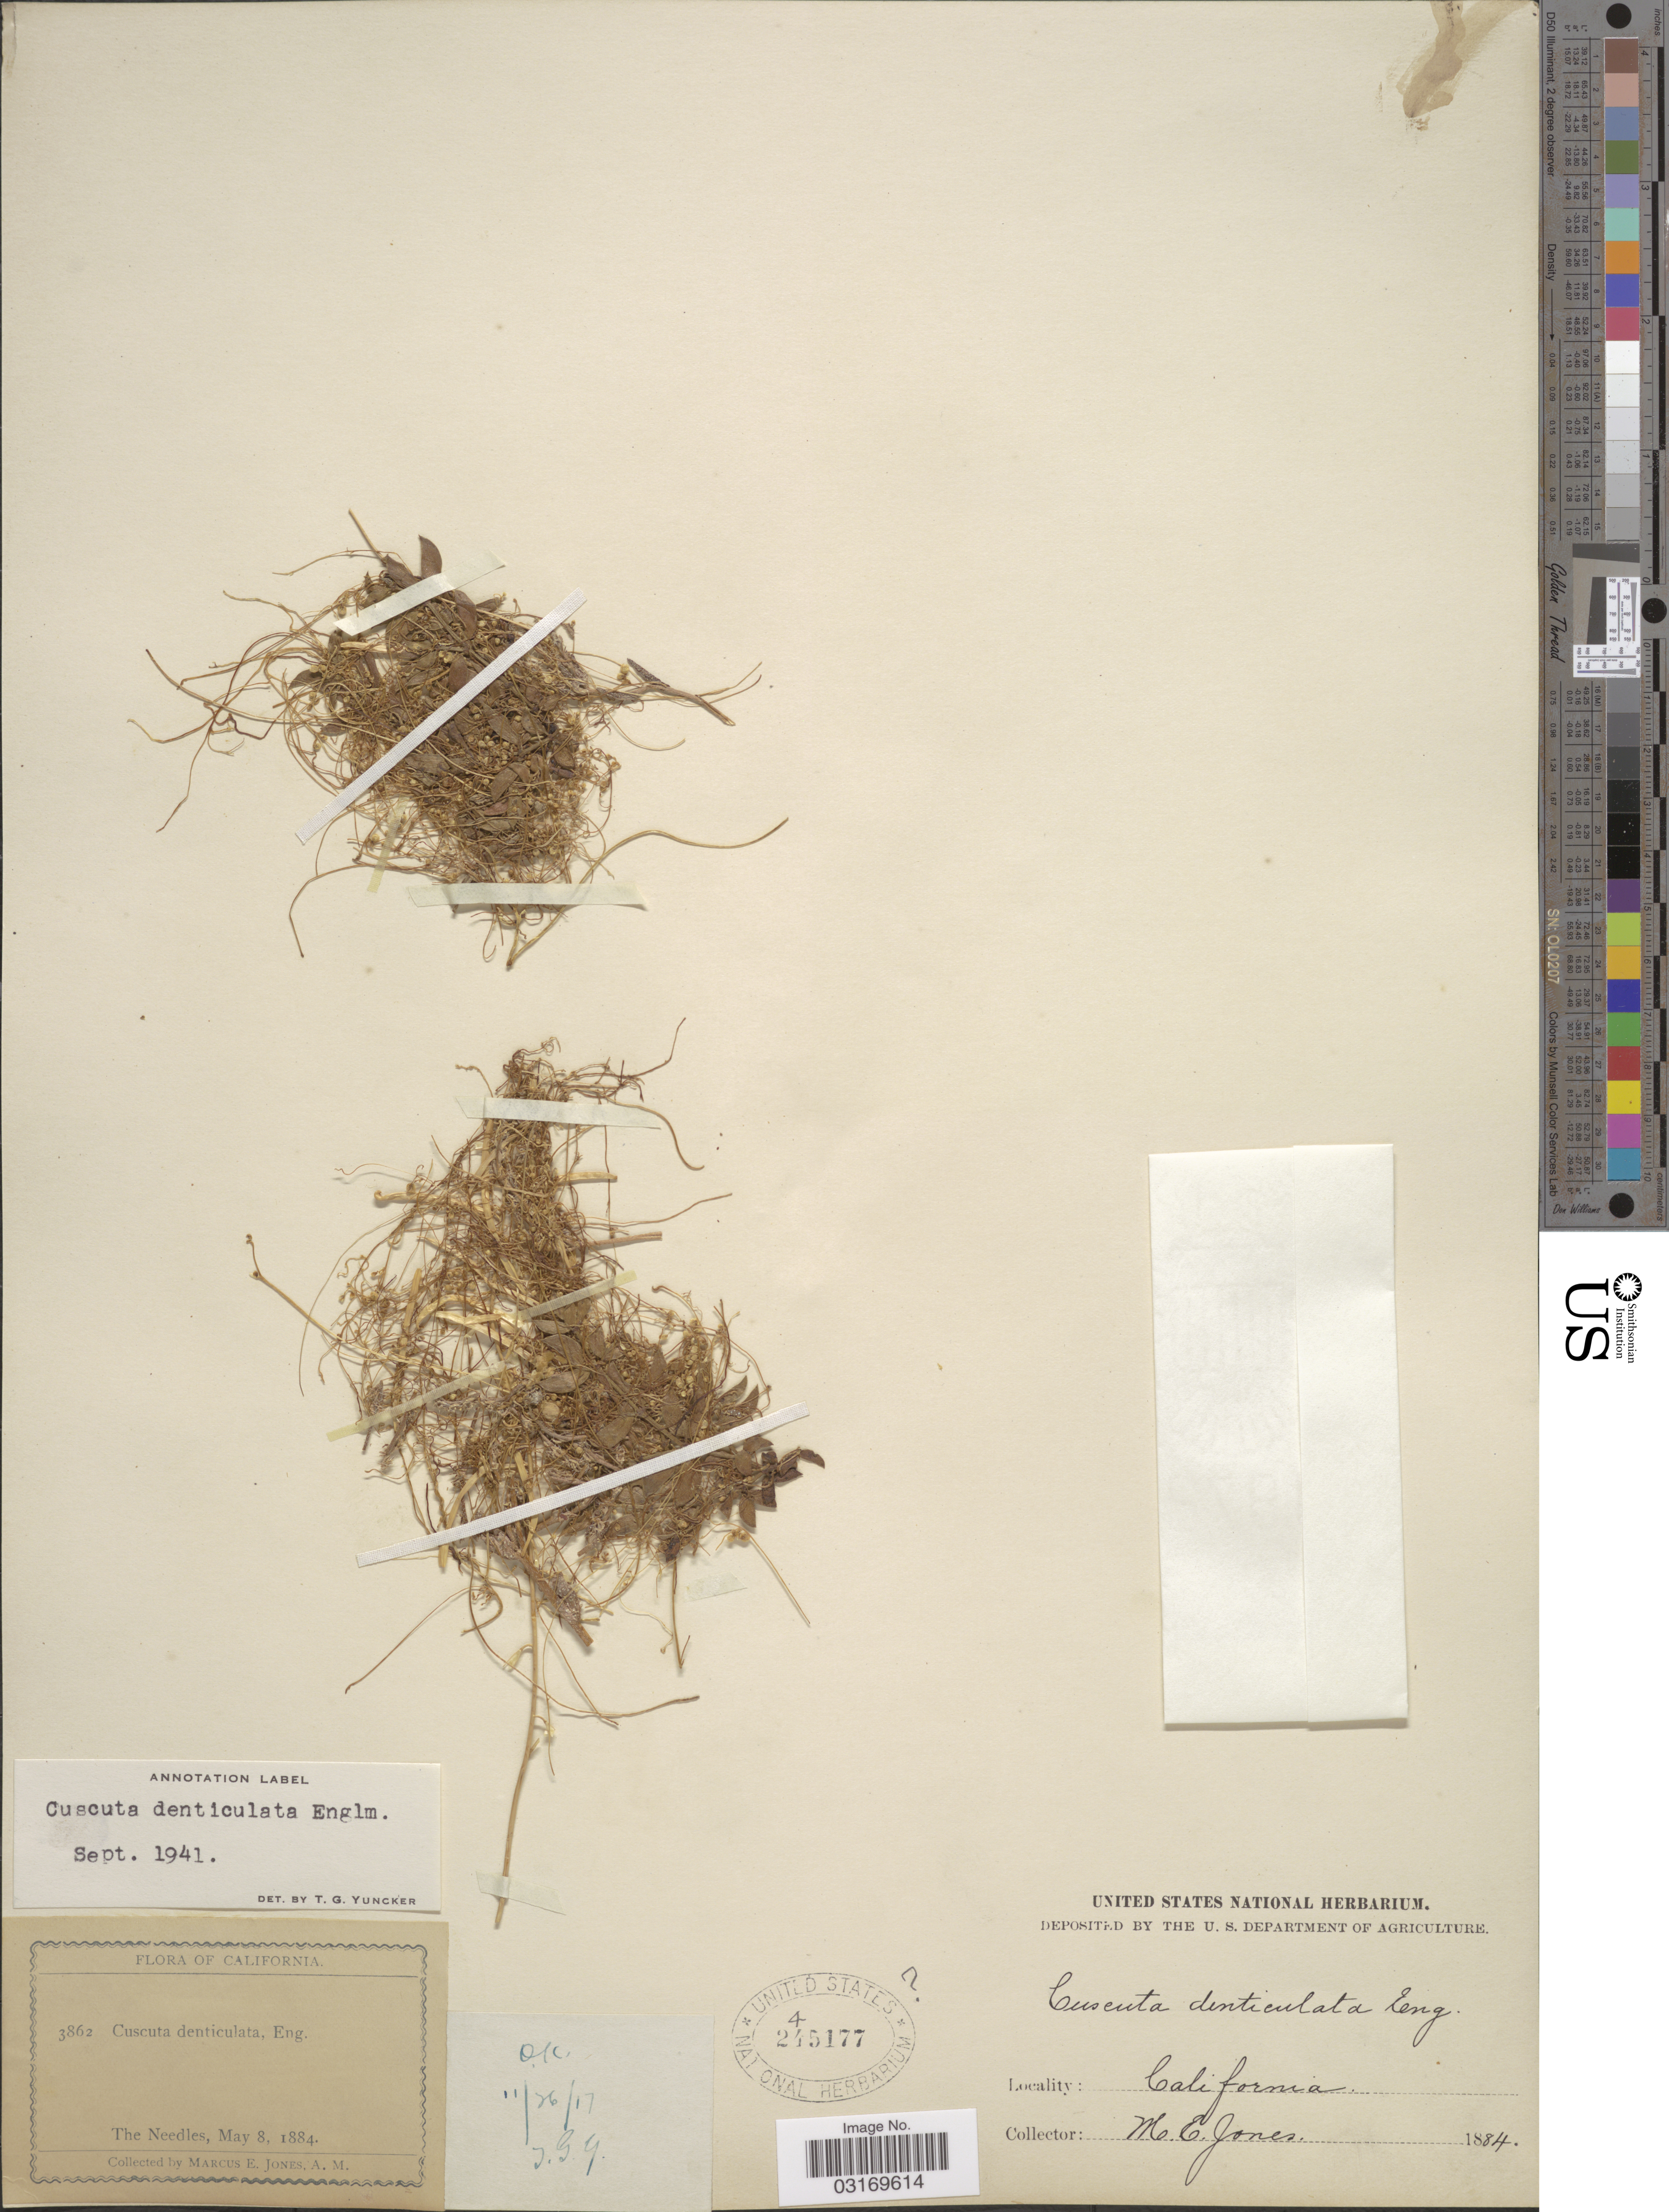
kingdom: Plantae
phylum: Tracheophyta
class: Magnoliopsida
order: Solanales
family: Convolvulaceae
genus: Cuscuta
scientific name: Cuscuta denticulata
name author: Engelm.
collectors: M. E. Jones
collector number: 3862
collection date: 1884-05-08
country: United States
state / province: California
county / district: San Bernardino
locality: The Needles.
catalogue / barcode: US 245177